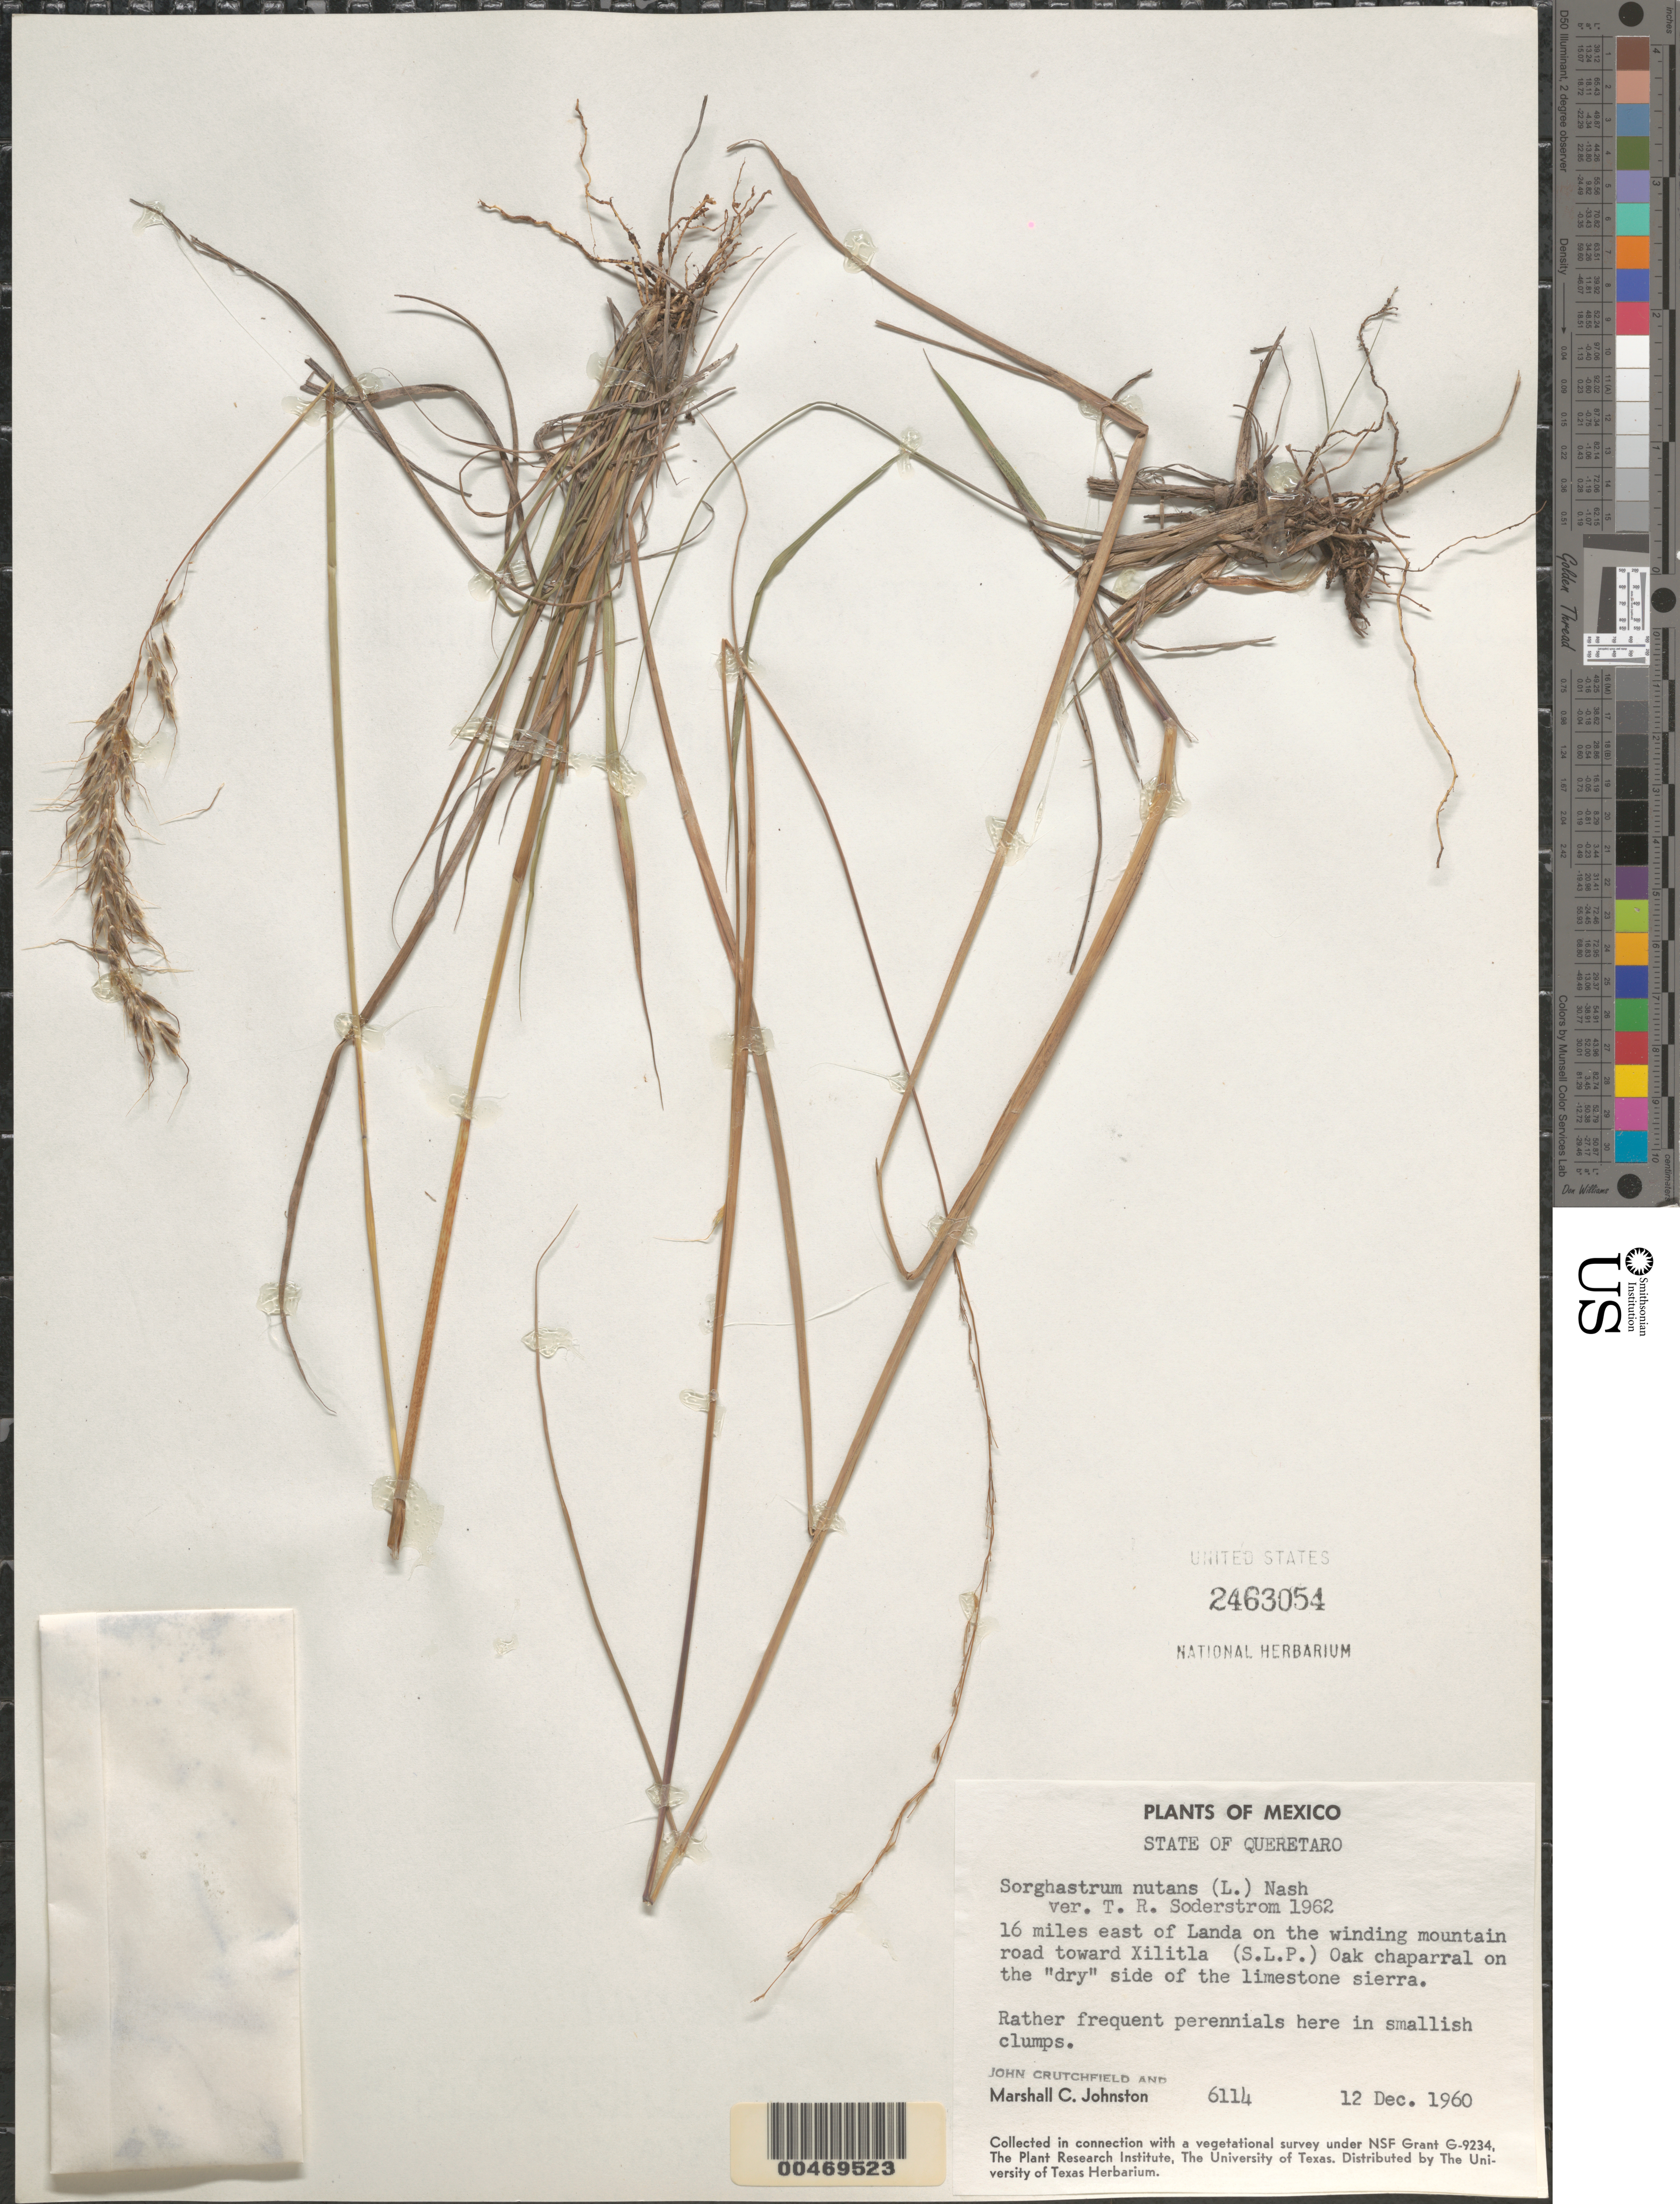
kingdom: Plantae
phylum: Tracheophyta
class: Liliopsida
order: Poales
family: Poaceae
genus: Sorghastrum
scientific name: Sorghastrum nutans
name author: (L.) Nash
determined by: Soderstrom, T. R.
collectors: J. Crutchfield & M. Johnston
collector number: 6114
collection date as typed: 12 Dec 1960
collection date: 1960-12-12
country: Mexico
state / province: Querétaro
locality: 16 mi E of Landa on the winding mtn rd toward Xilitla, S.L.P.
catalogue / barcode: US 2463054